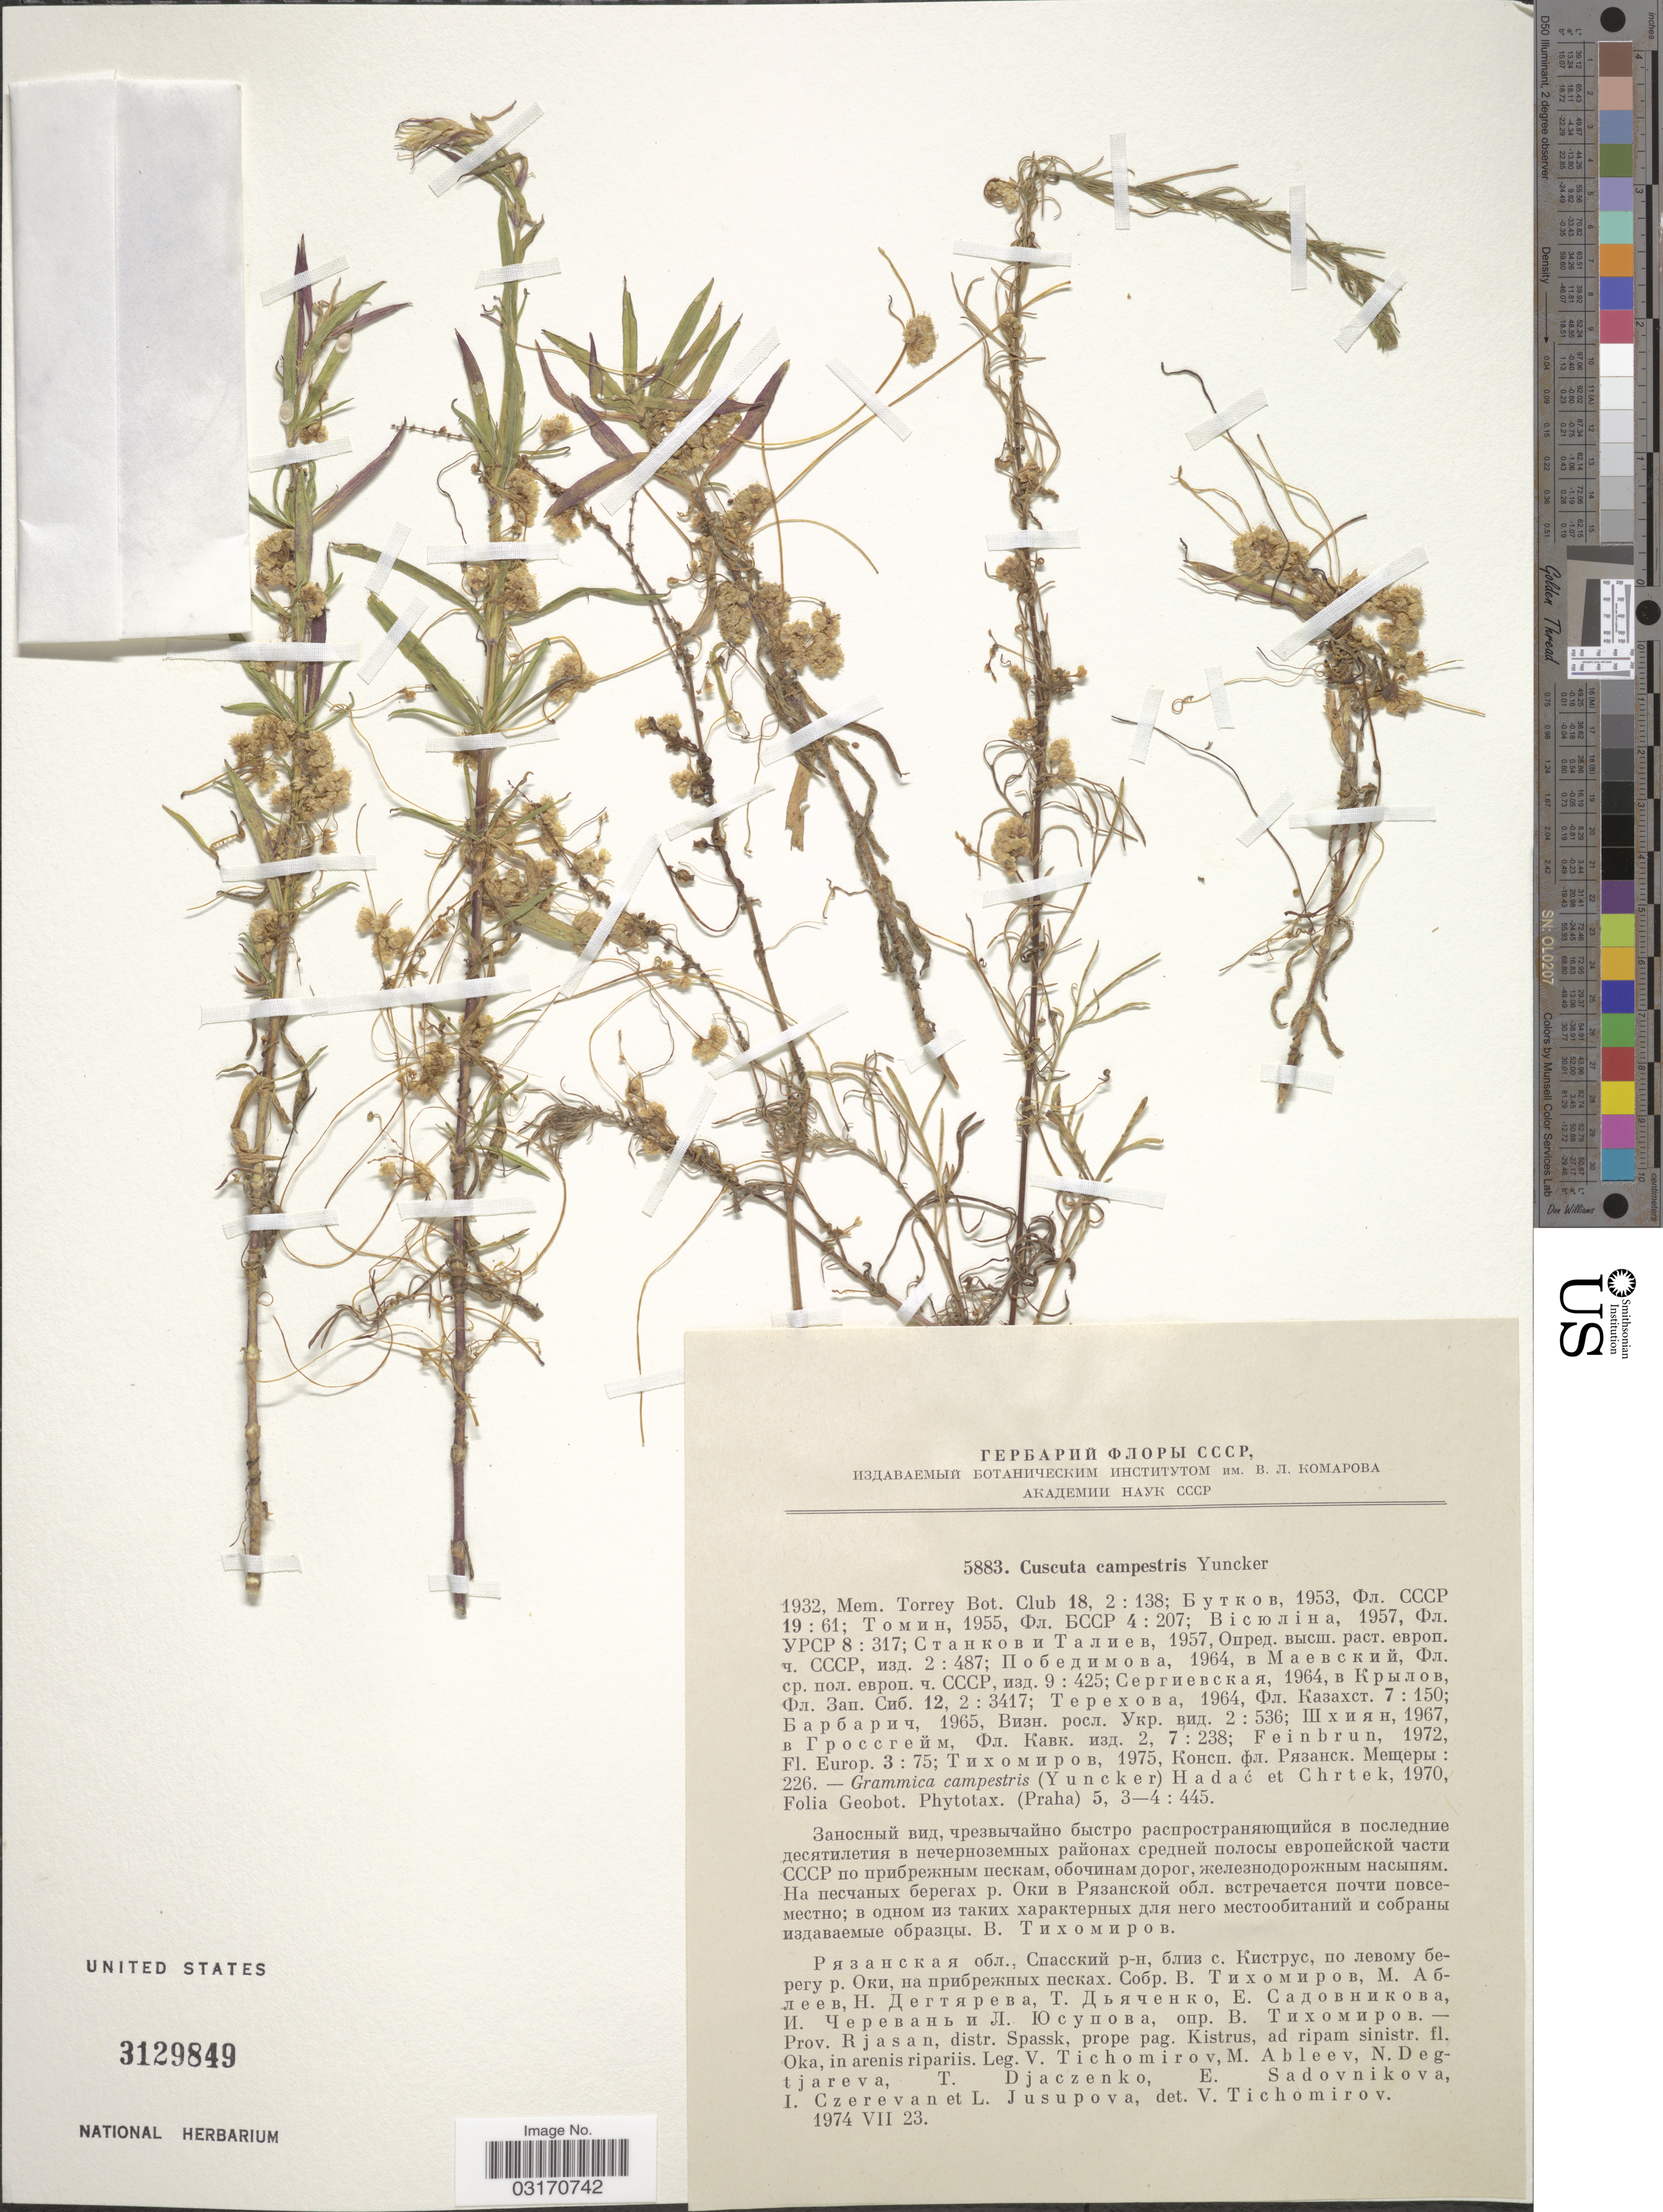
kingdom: Plantae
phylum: Tracheophyta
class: Magnoliopsida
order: Solanales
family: Convolvulaceae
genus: Cuscuta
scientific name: Cuscuta campestris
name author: Yunck.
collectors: V. Tichomirov, M. Ableev, N. Degtjareva, T. Djaczenko & et al.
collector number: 5883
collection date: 1974-07-23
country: Russian Federation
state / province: Ryazan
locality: Prov. Rjasan, distr. Spassk, prope pag. Kistrus, ad ripam sinistr. fl. Oka, in arenis ripariis.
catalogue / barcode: US 3129849